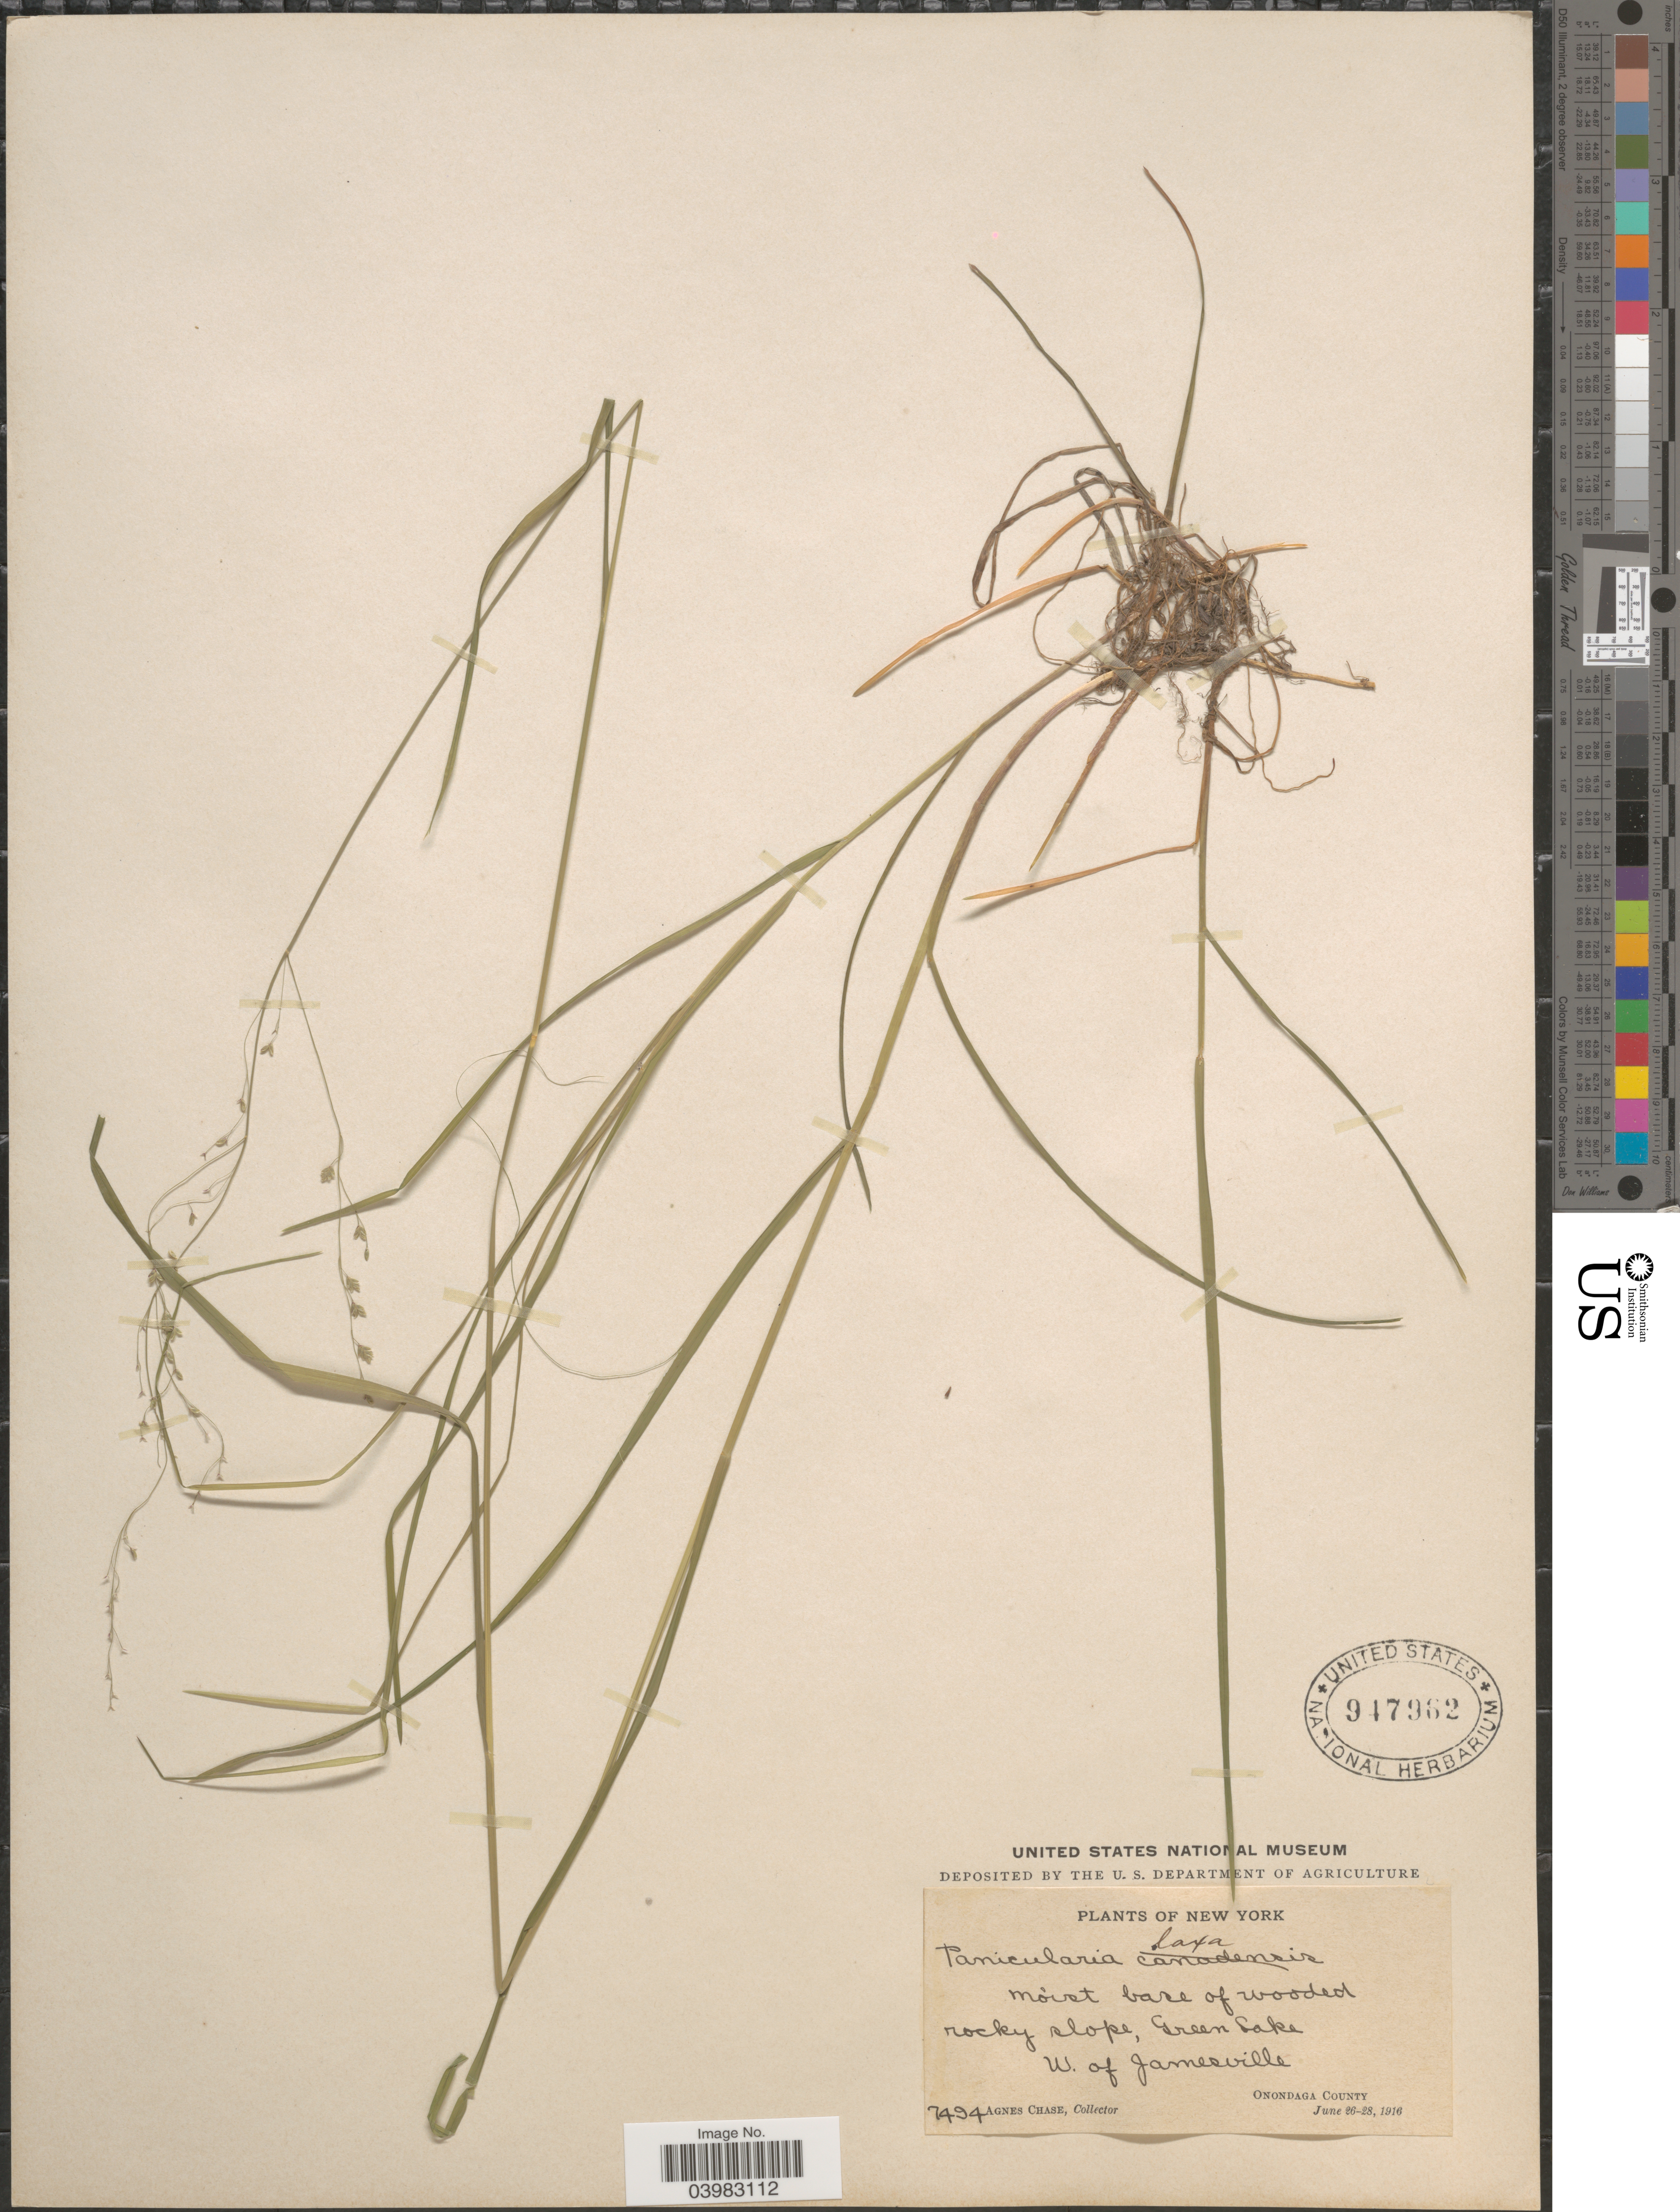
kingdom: Plantae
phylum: Tracheophyta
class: Liliopsida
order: Poales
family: Poaceae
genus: Glyceria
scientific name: Glyceria canadensis var. laxa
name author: (Scribn.) Hitchc.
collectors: A. Chase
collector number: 7494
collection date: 1916-06-26/1916-06-28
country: United States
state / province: New York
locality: Green Lake. W. of Jamesville. Onondaga County.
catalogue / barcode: US 947962